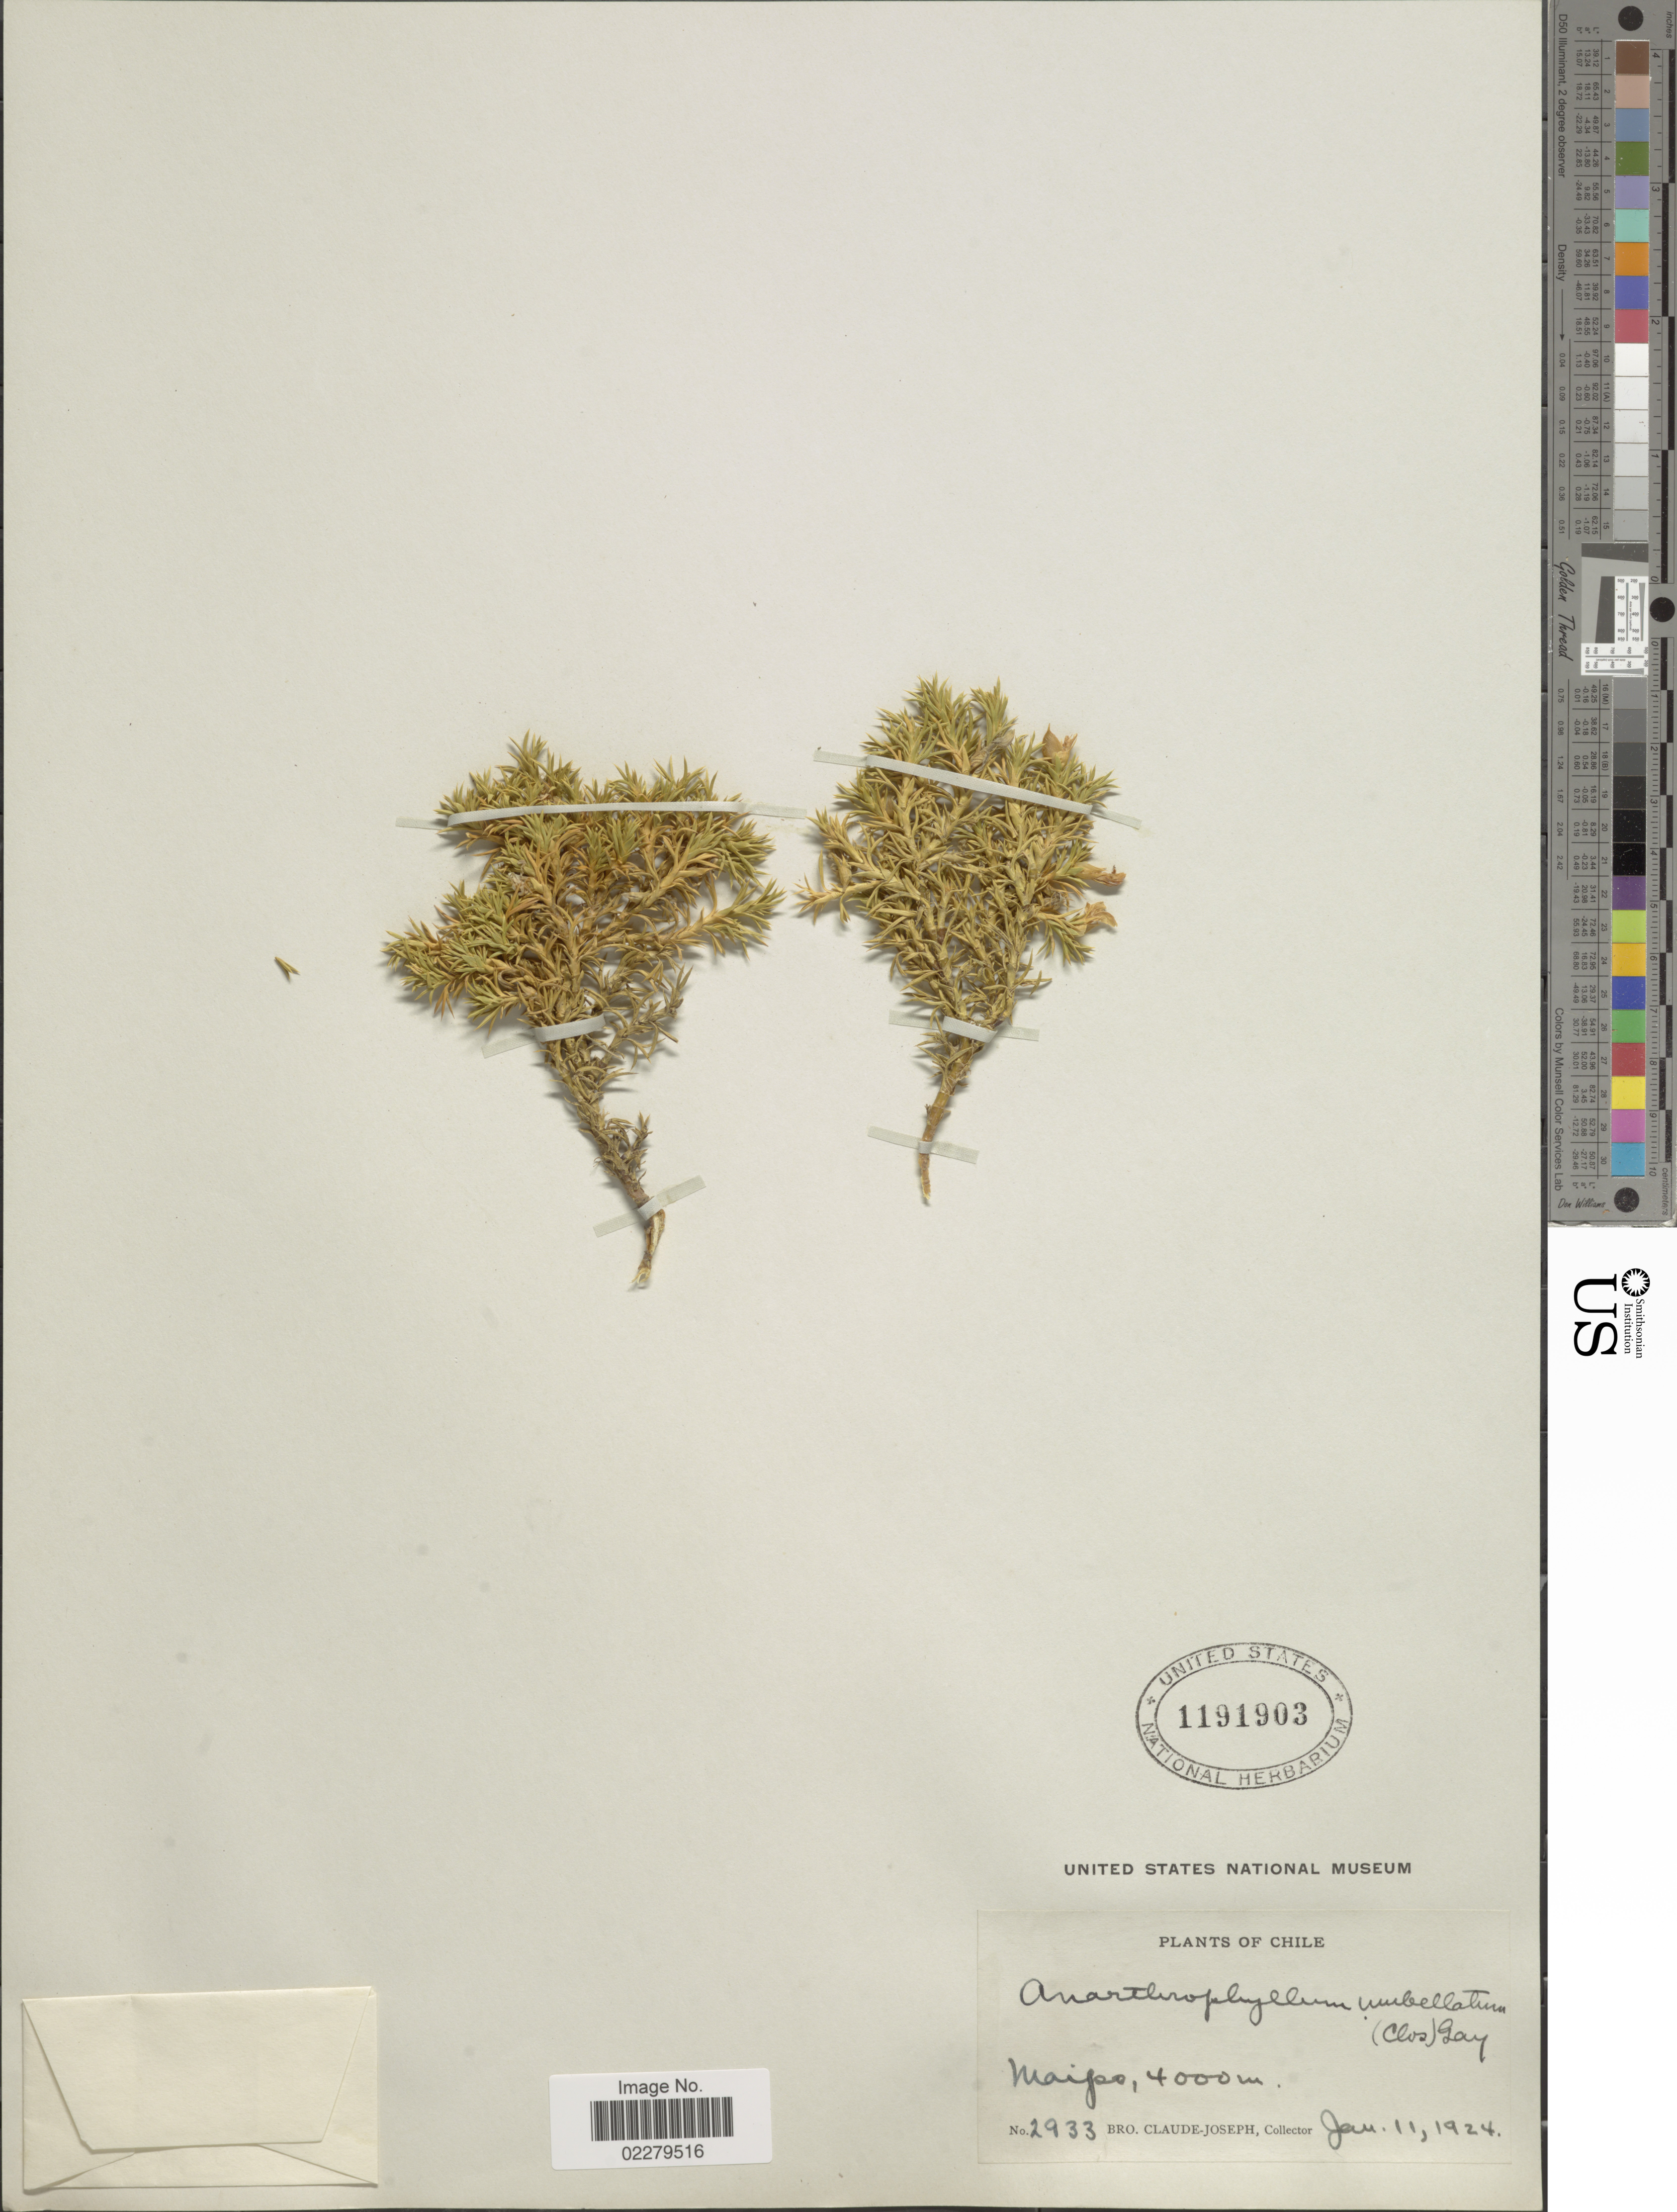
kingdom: Plantae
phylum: Tracheophyta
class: Magnoliopsida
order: Fabales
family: Fabaceae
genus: Anarthrophyllum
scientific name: Anarthrophyllum umbellatum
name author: (Clos) Phil.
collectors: Bro. Claude-Joseph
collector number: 2933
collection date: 1924-01-11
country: Chile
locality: Maipo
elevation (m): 4000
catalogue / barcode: US 1191903